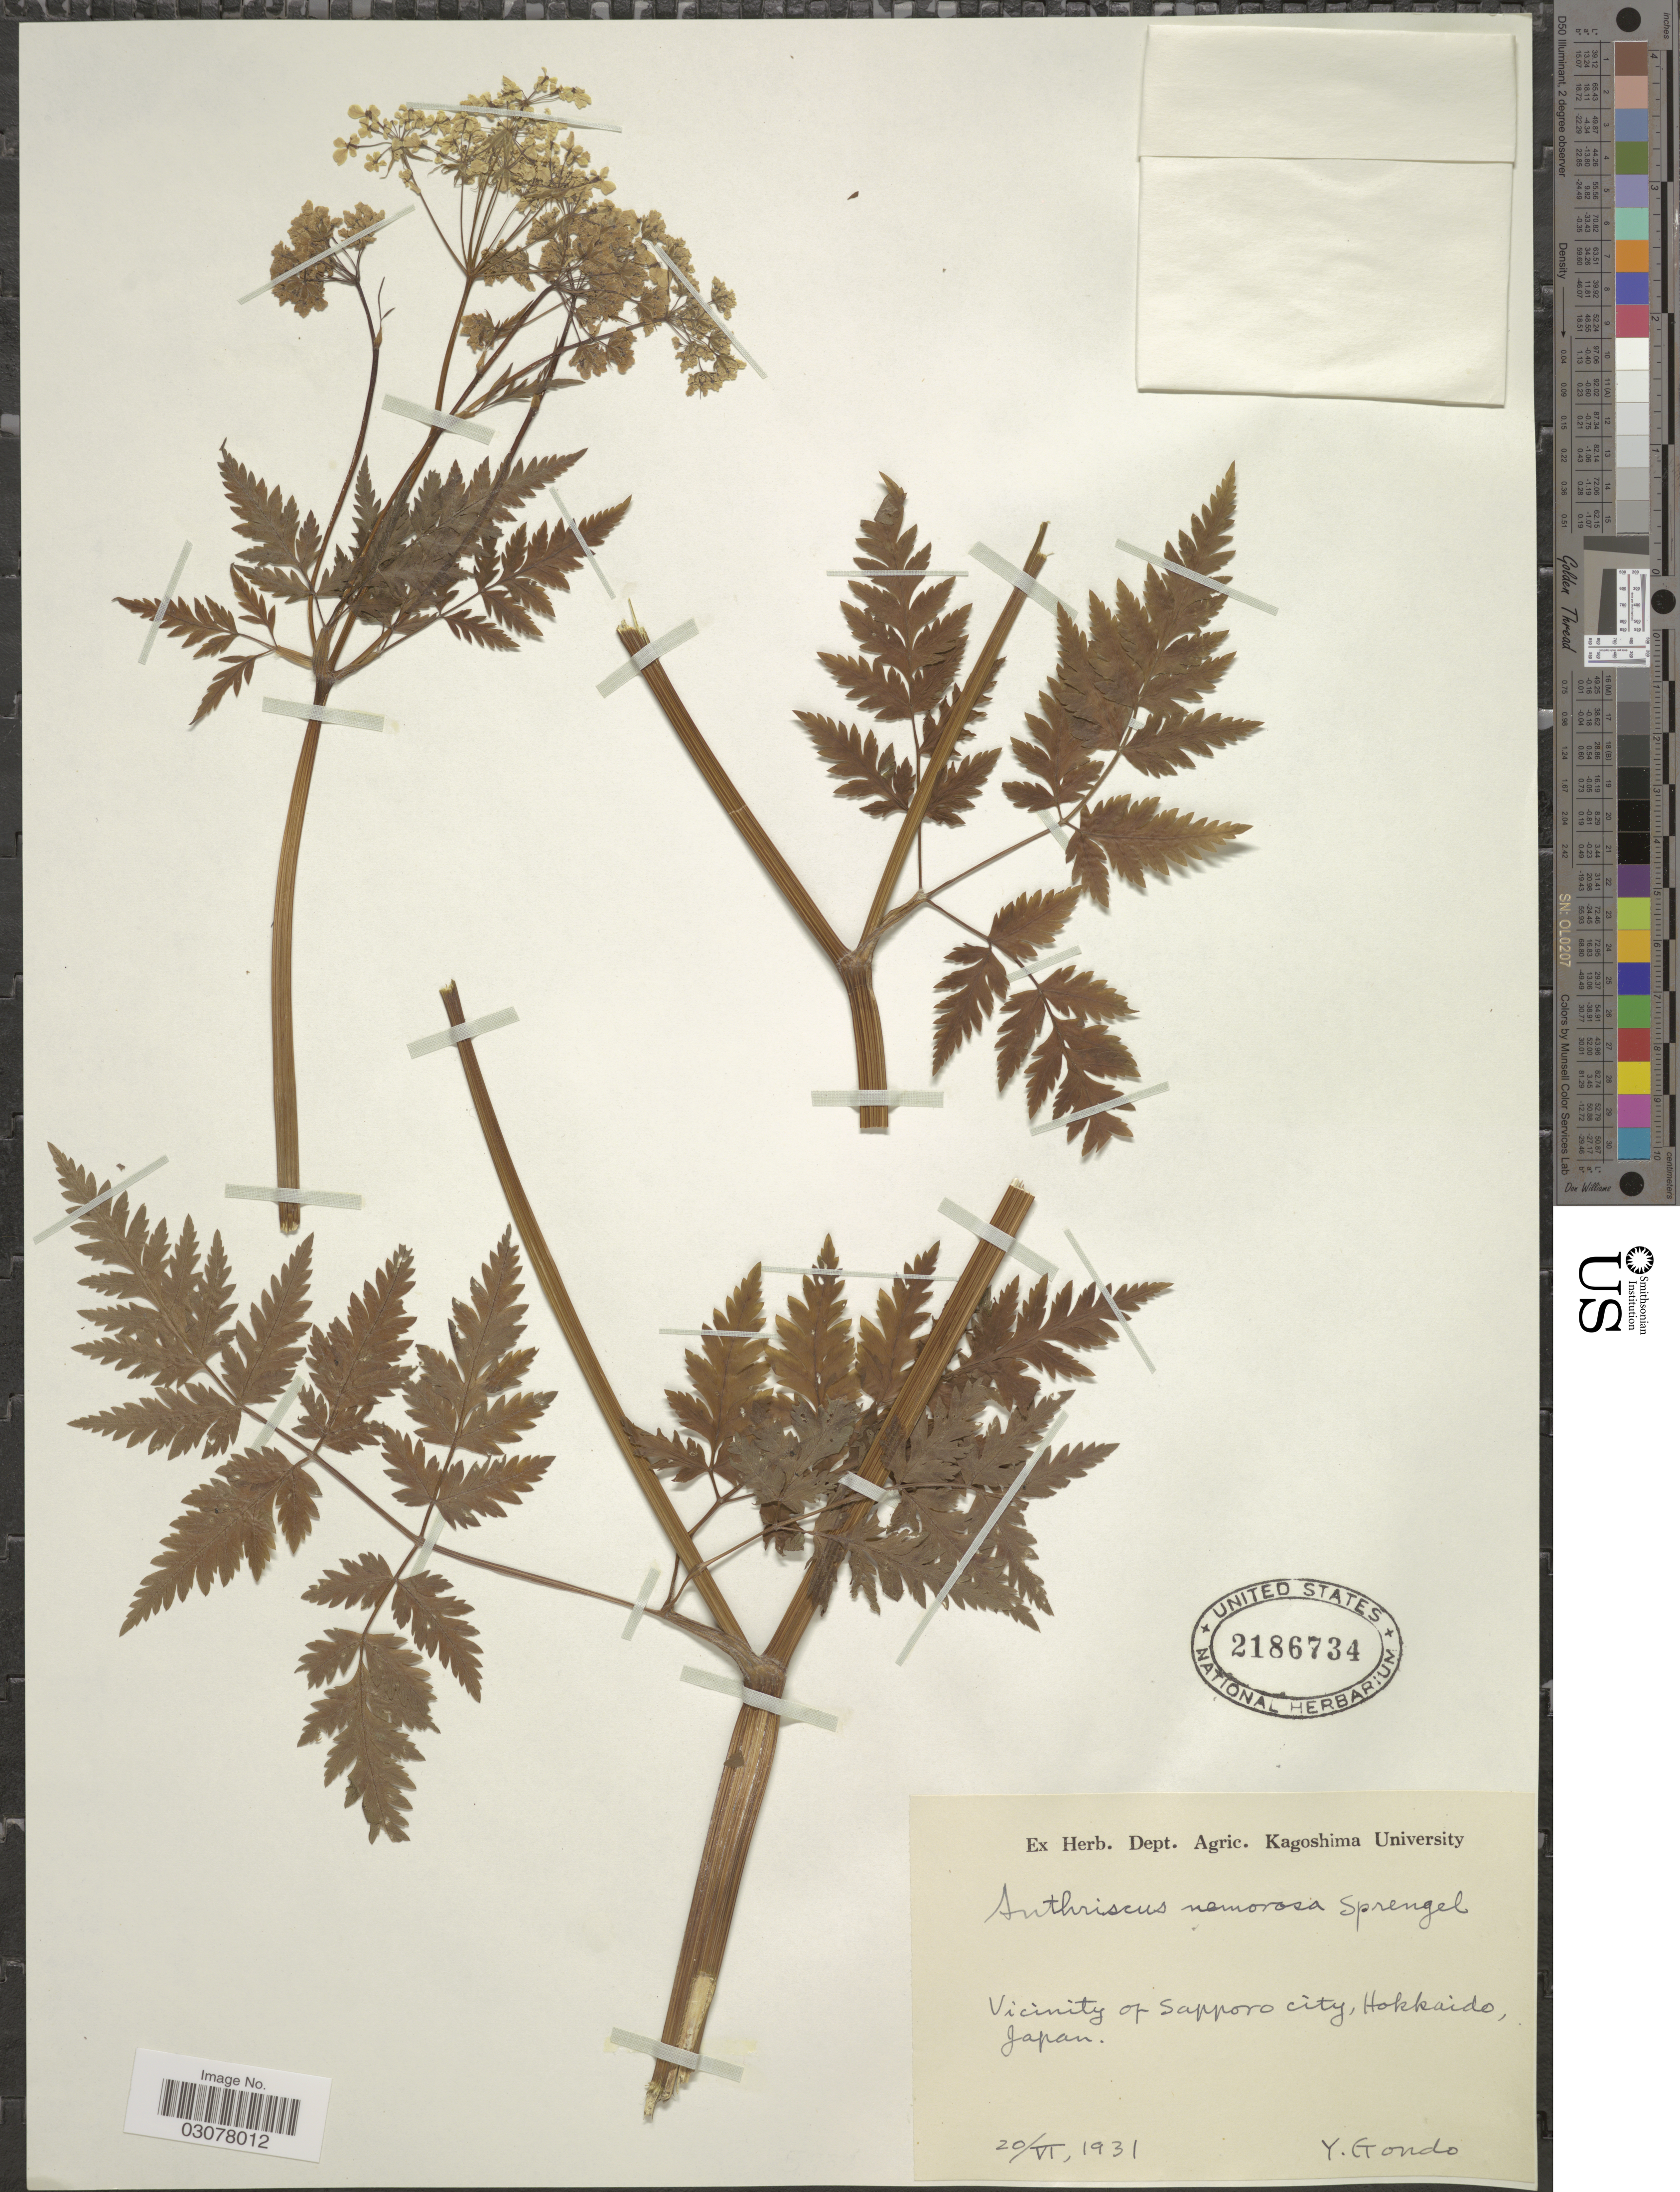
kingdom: Plantae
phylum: Tracheophyta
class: Magnoliopsida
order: Apiales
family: Apiaceae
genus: Anthriscus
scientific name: Anthriscus sylvestris subsp. nemorosa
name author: (L.) Hoffm.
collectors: Y. Gondo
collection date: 1931-06-20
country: Japan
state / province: Hokkaidō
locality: Vicinity of Sapporo City.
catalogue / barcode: US 2186734